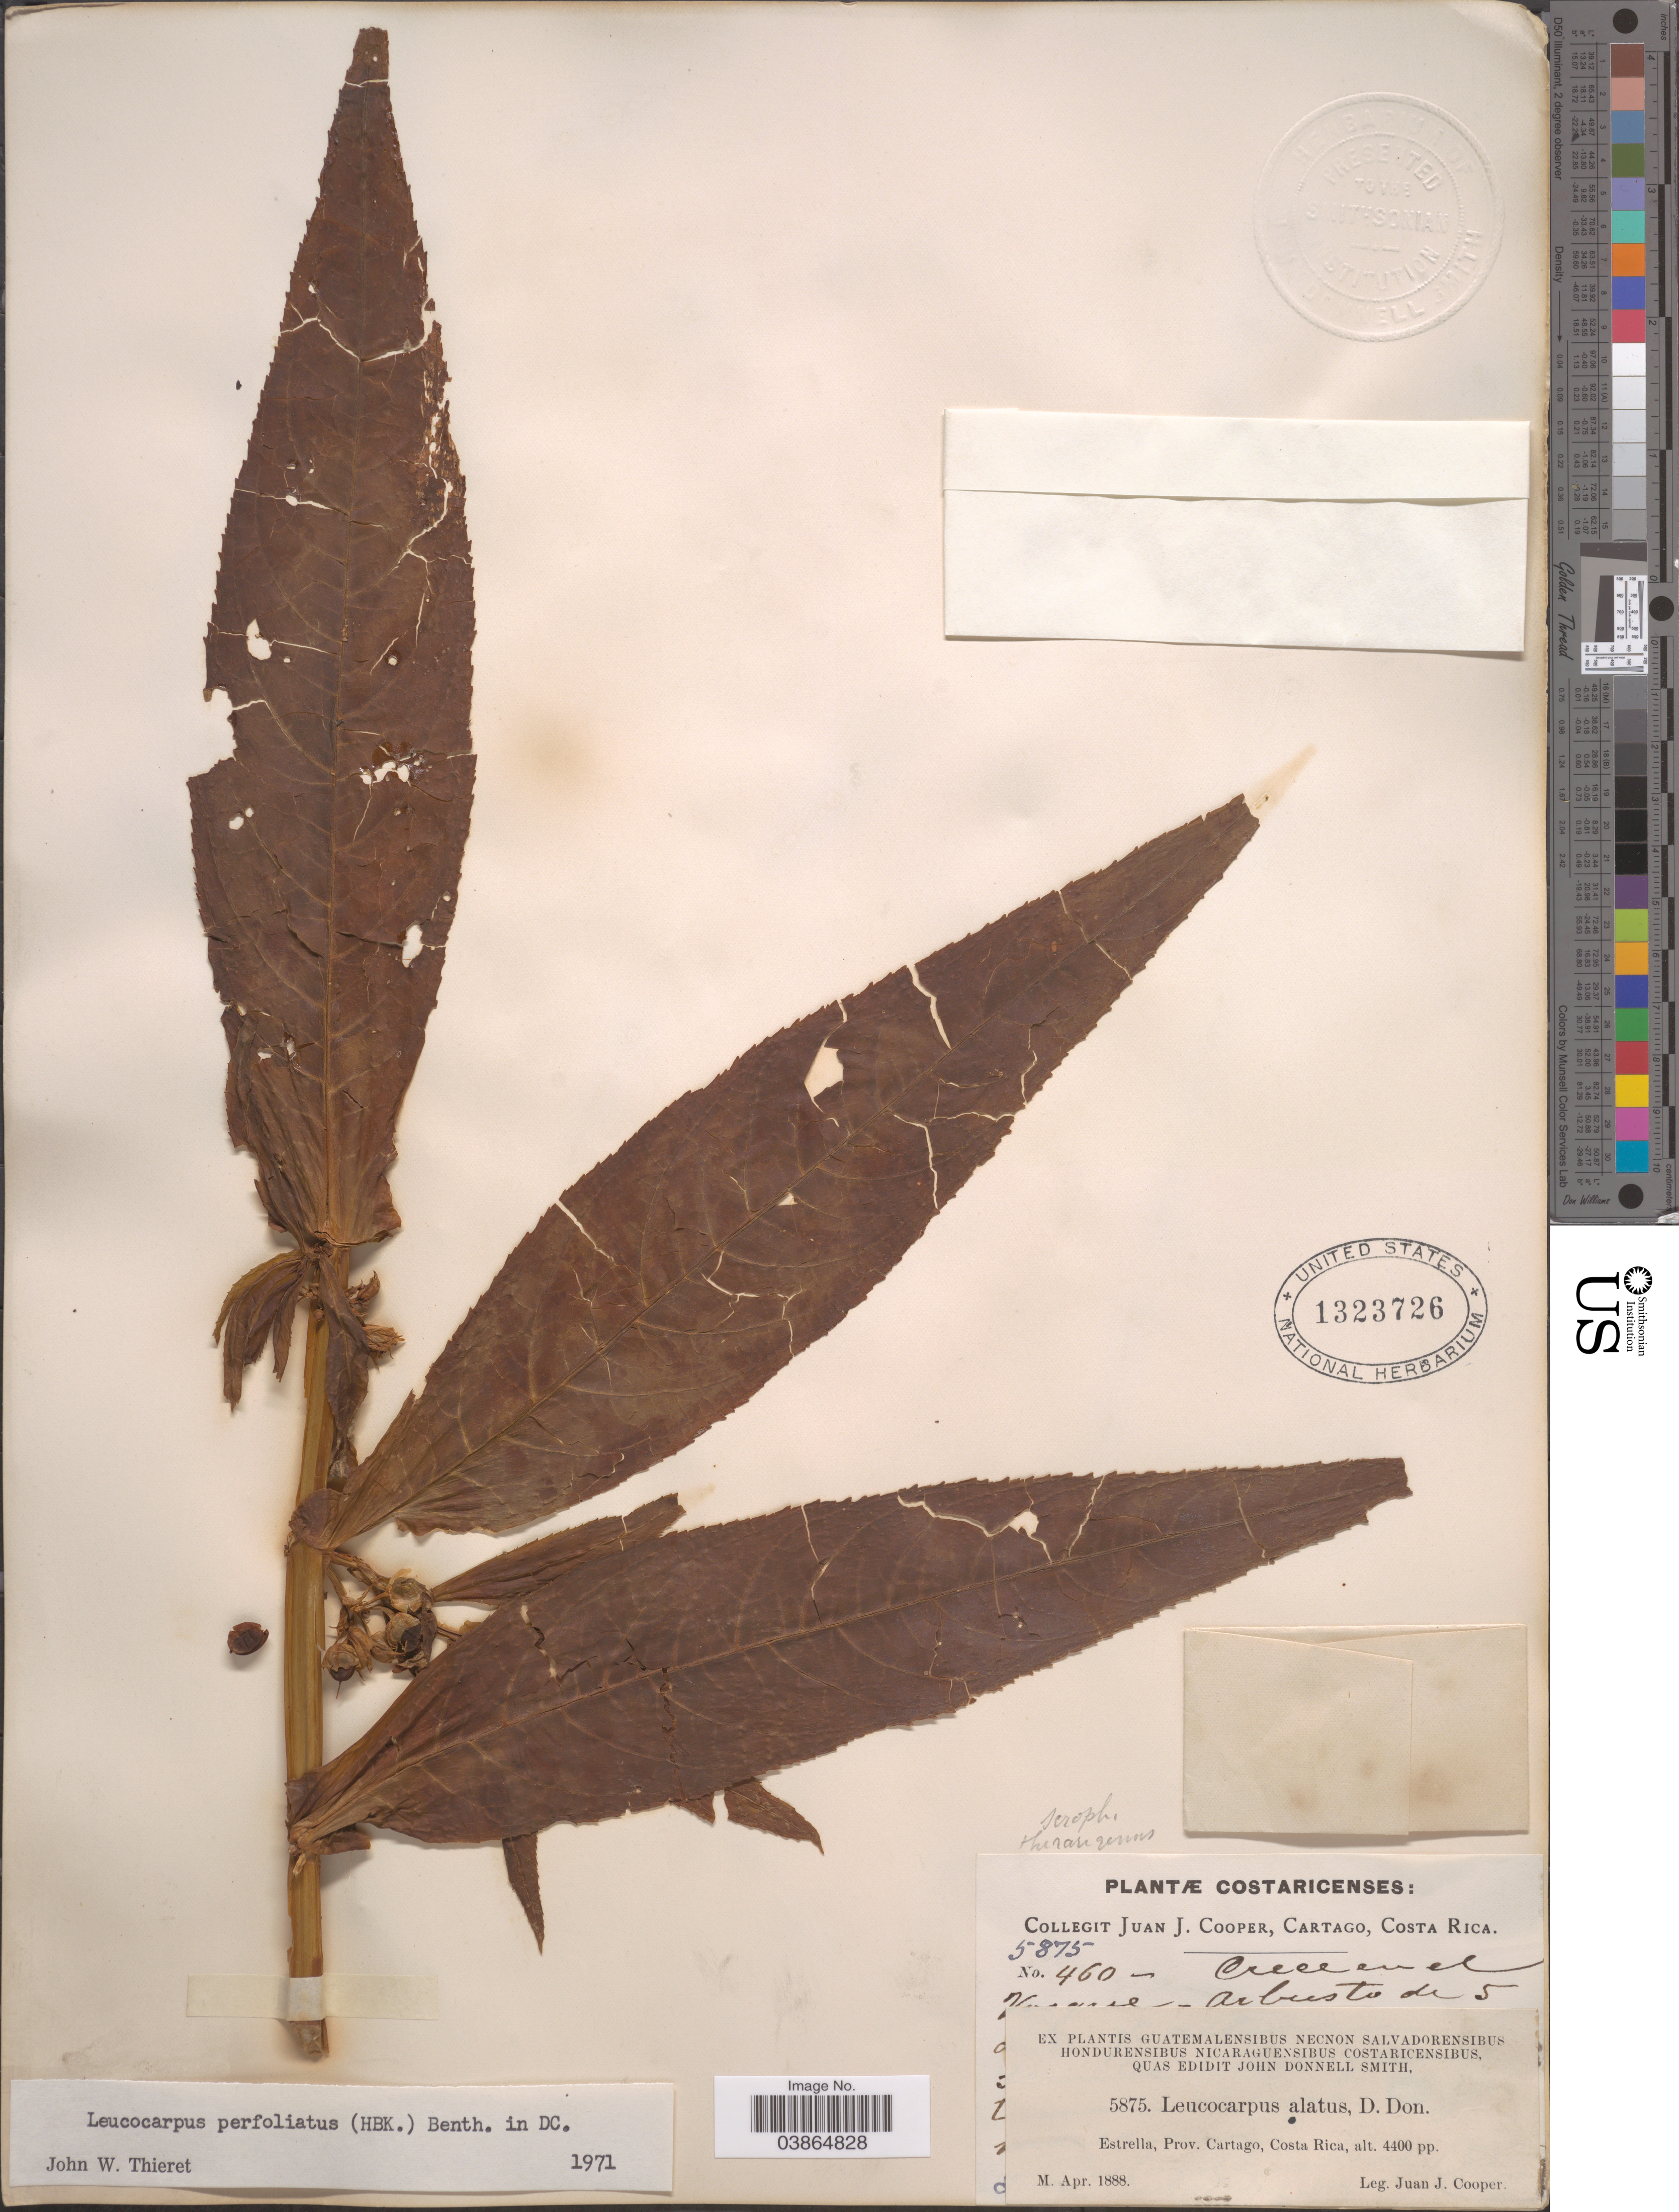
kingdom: Plantae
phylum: Tracheophyta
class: Magnoliopsida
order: Lamiales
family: Phrymaceae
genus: Leucocarpus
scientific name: Leucocarpus alatus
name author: D. Don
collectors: J. J. Cooper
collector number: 460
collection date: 1888-04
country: Costa Rica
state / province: Cartago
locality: Estrella.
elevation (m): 1341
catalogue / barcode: US 1323726